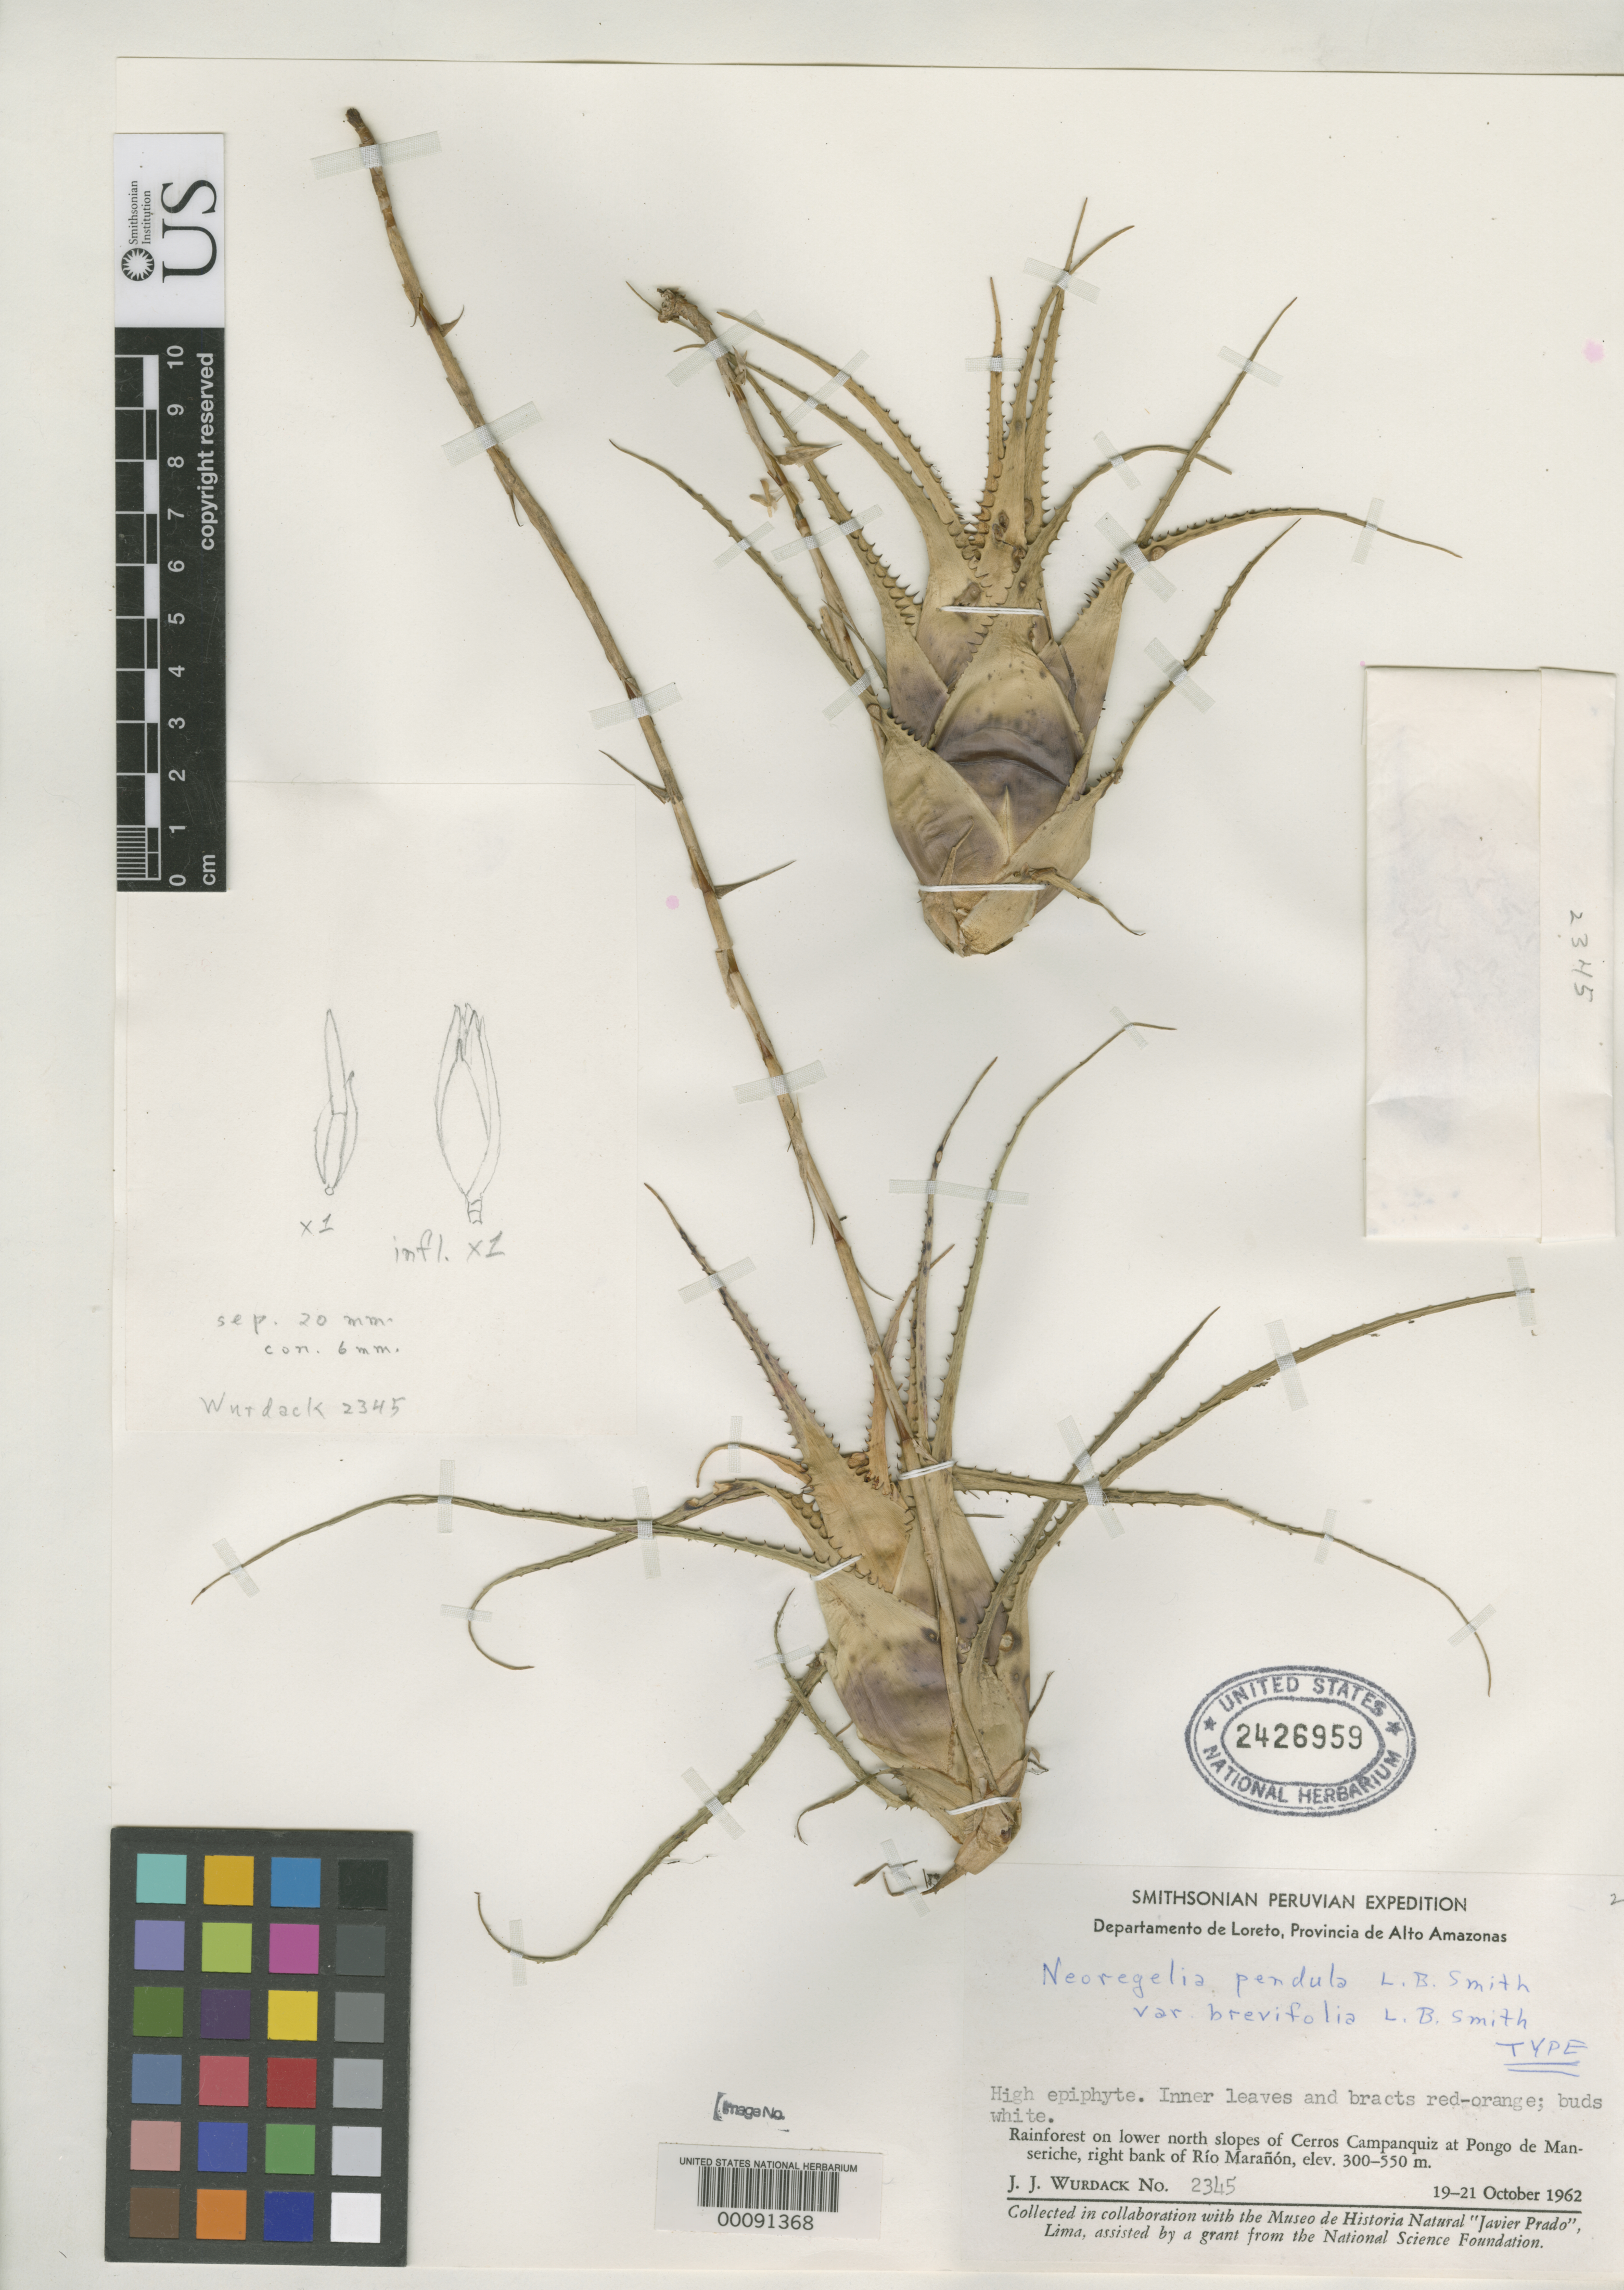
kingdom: Plantae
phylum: Tracheophyta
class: Liliopsida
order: Poales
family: Bromeliaceae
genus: Neoregelia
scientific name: Neoregelia pendula var. brevifolia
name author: L.B. Sm.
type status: Holotype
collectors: J. J. Wurdack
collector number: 2345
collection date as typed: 19 Oct 1962 to 21 Oct 1962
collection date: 1962-10-19/1962-10-21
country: Peru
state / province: Loreto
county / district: Alto Amazonas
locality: Lower N slope of Cerros Campanquiz at Pongo de Manseriche, right bank of Rio Maranon.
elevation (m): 300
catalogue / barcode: US 2426959